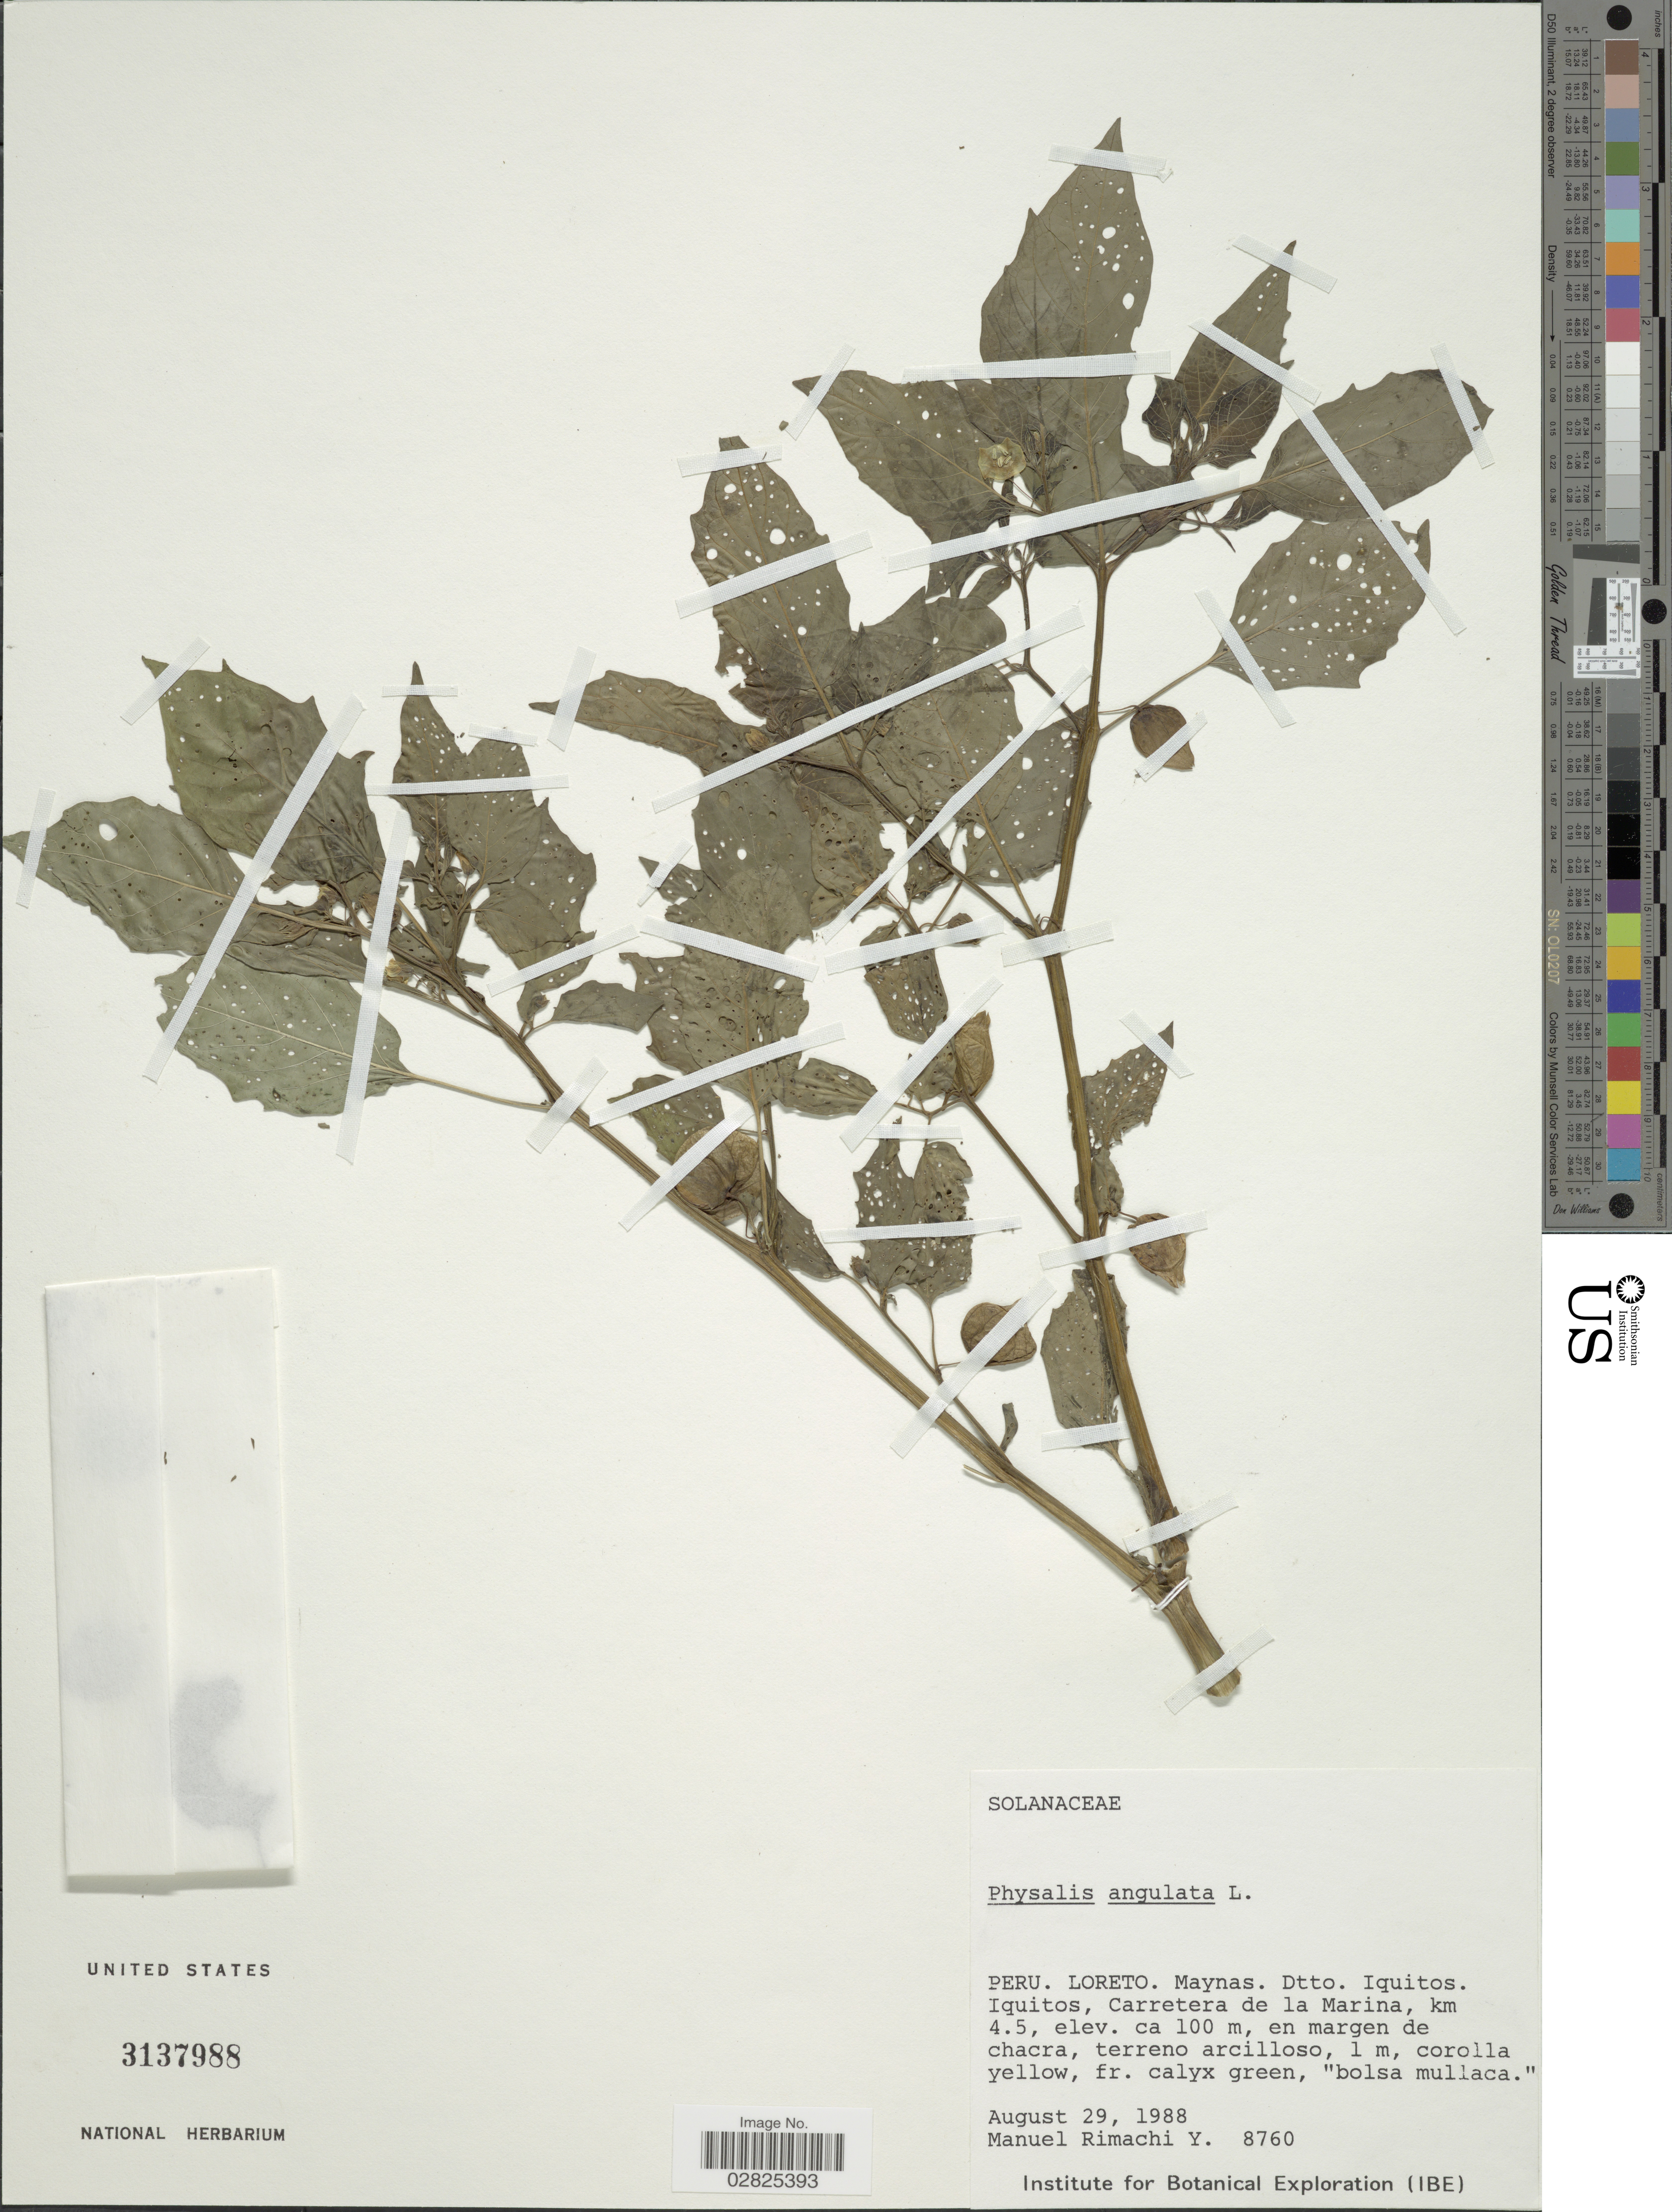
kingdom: Plantae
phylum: Tracheophyta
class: Magnoliopsida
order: Solanales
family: Solanaceae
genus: Physalis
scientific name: Physalis angulata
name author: L.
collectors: M. Rimachi Y.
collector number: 8760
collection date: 1988-08-29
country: Peru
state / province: Loreto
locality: Maynas. Dtto. Iquitos. Iquitos, Carretera de la Marina, km 4.5.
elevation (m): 100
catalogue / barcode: US 3137988